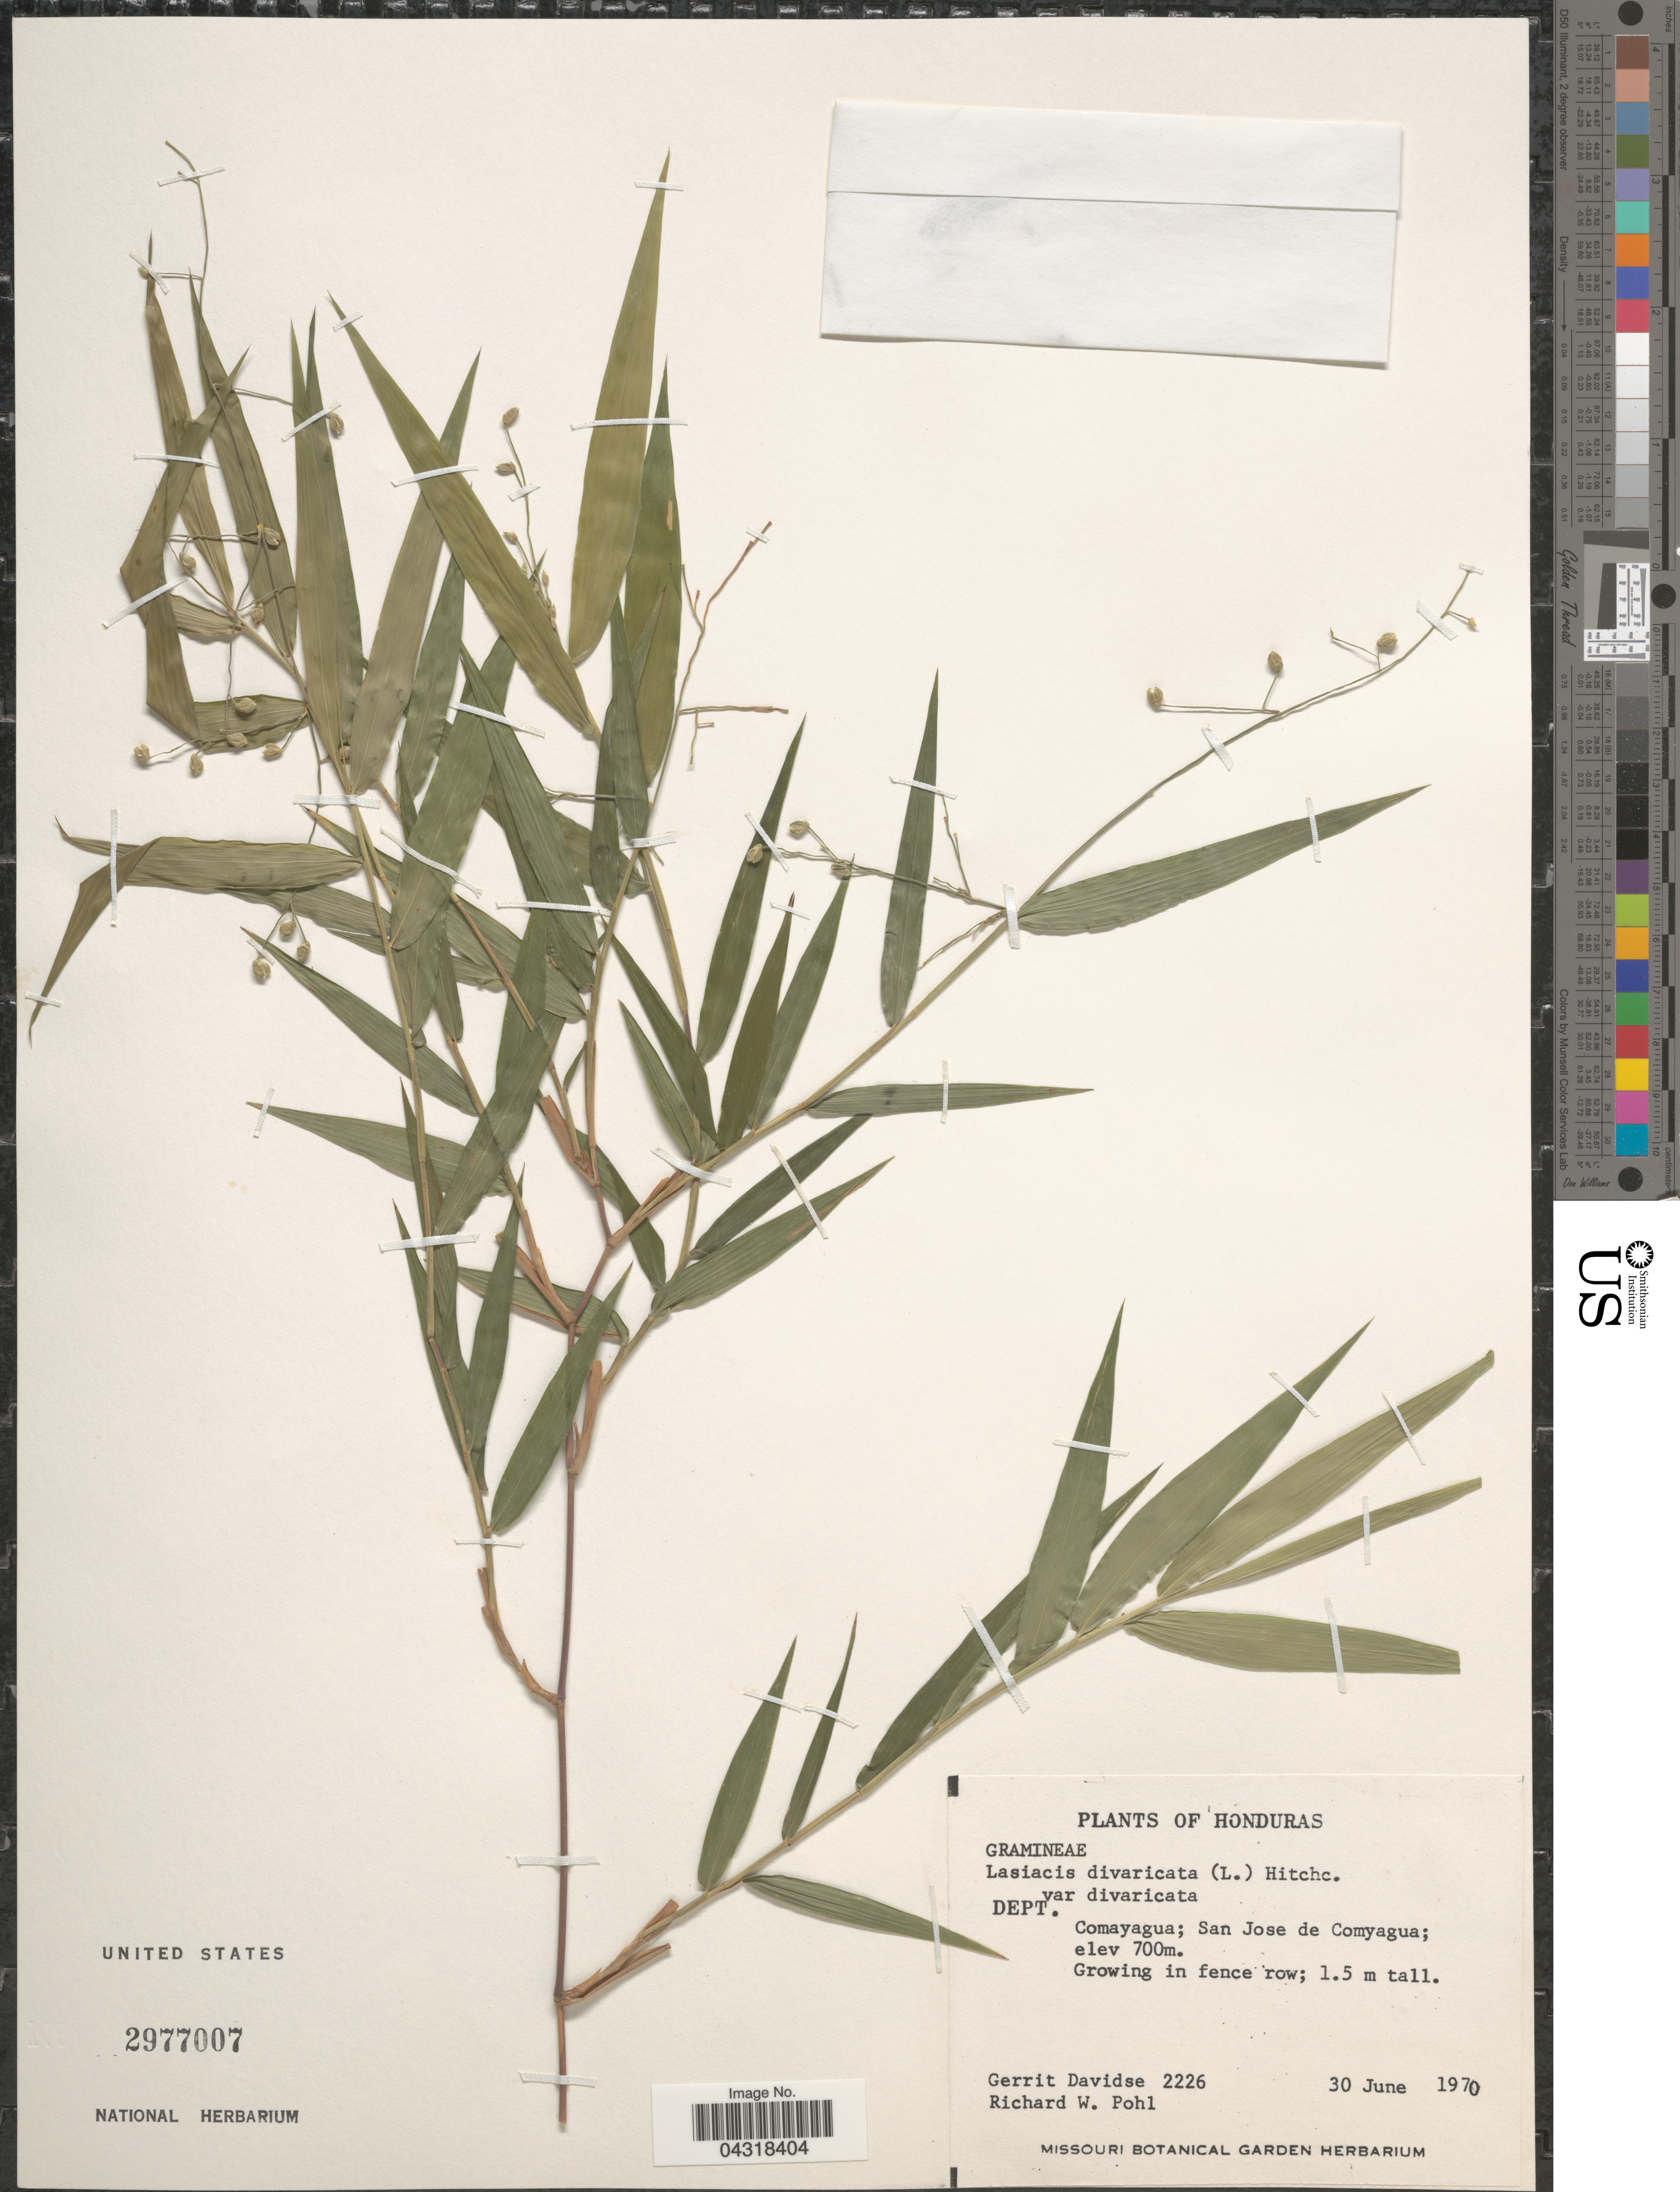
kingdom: Plantae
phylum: Tracheophyta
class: Liliopsida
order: Poales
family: Poaceae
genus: Lasiacis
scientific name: Lasiacis divaricata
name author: (L.) Hitchc.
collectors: G. Davidse & R. W. Pohl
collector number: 2226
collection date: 1970-06-30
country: Honduras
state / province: Comayagua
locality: Dept. Comayagua; San Jose de Comyagua; Growing in fence row.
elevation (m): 700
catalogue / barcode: US 2977007